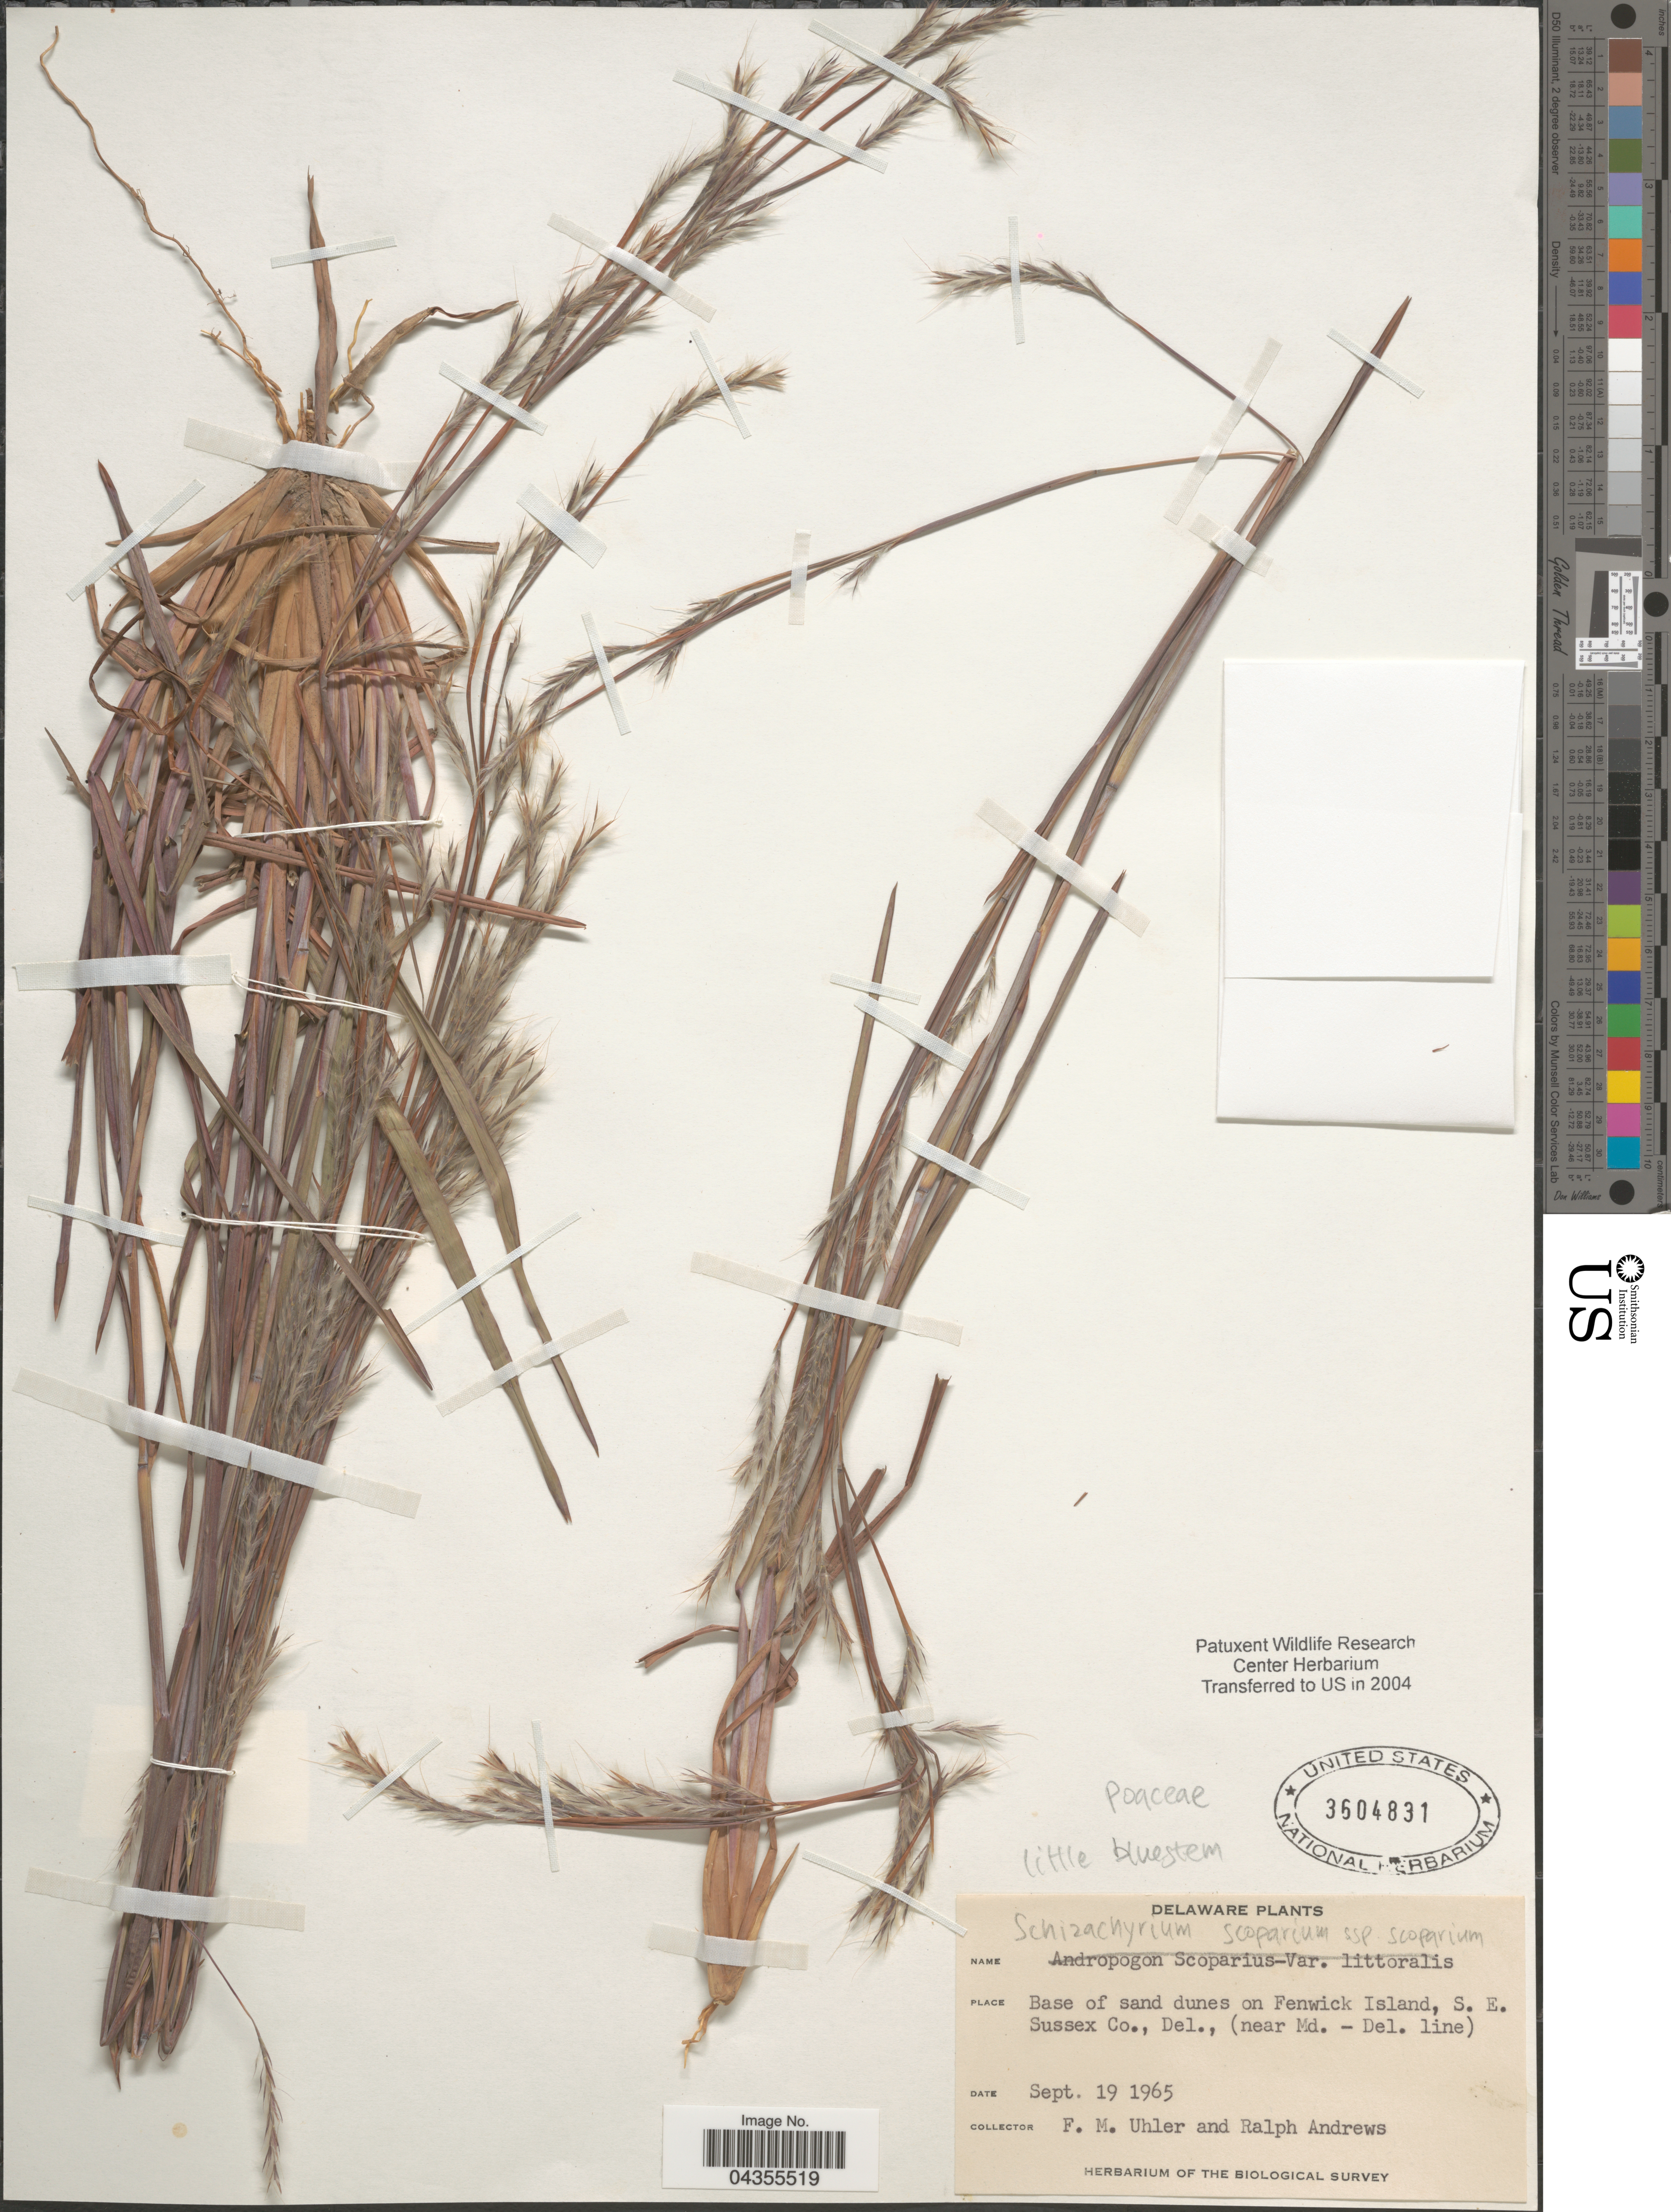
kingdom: Plantae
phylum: Tracheophyta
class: Liliopsida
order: Poales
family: Poaceae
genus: Schizachyrium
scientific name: Schizachyrium scoparium var. scoparium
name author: (Michx.) Nash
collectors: F. M. Uhler & R. Andrews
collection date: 1965-09-19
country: United States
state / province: Delaware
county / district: Sussex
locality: Base of sand dunes on Fenwick Island, S.E. Sussex Co., (near Md. - Del. line).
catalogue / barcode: US 3604831